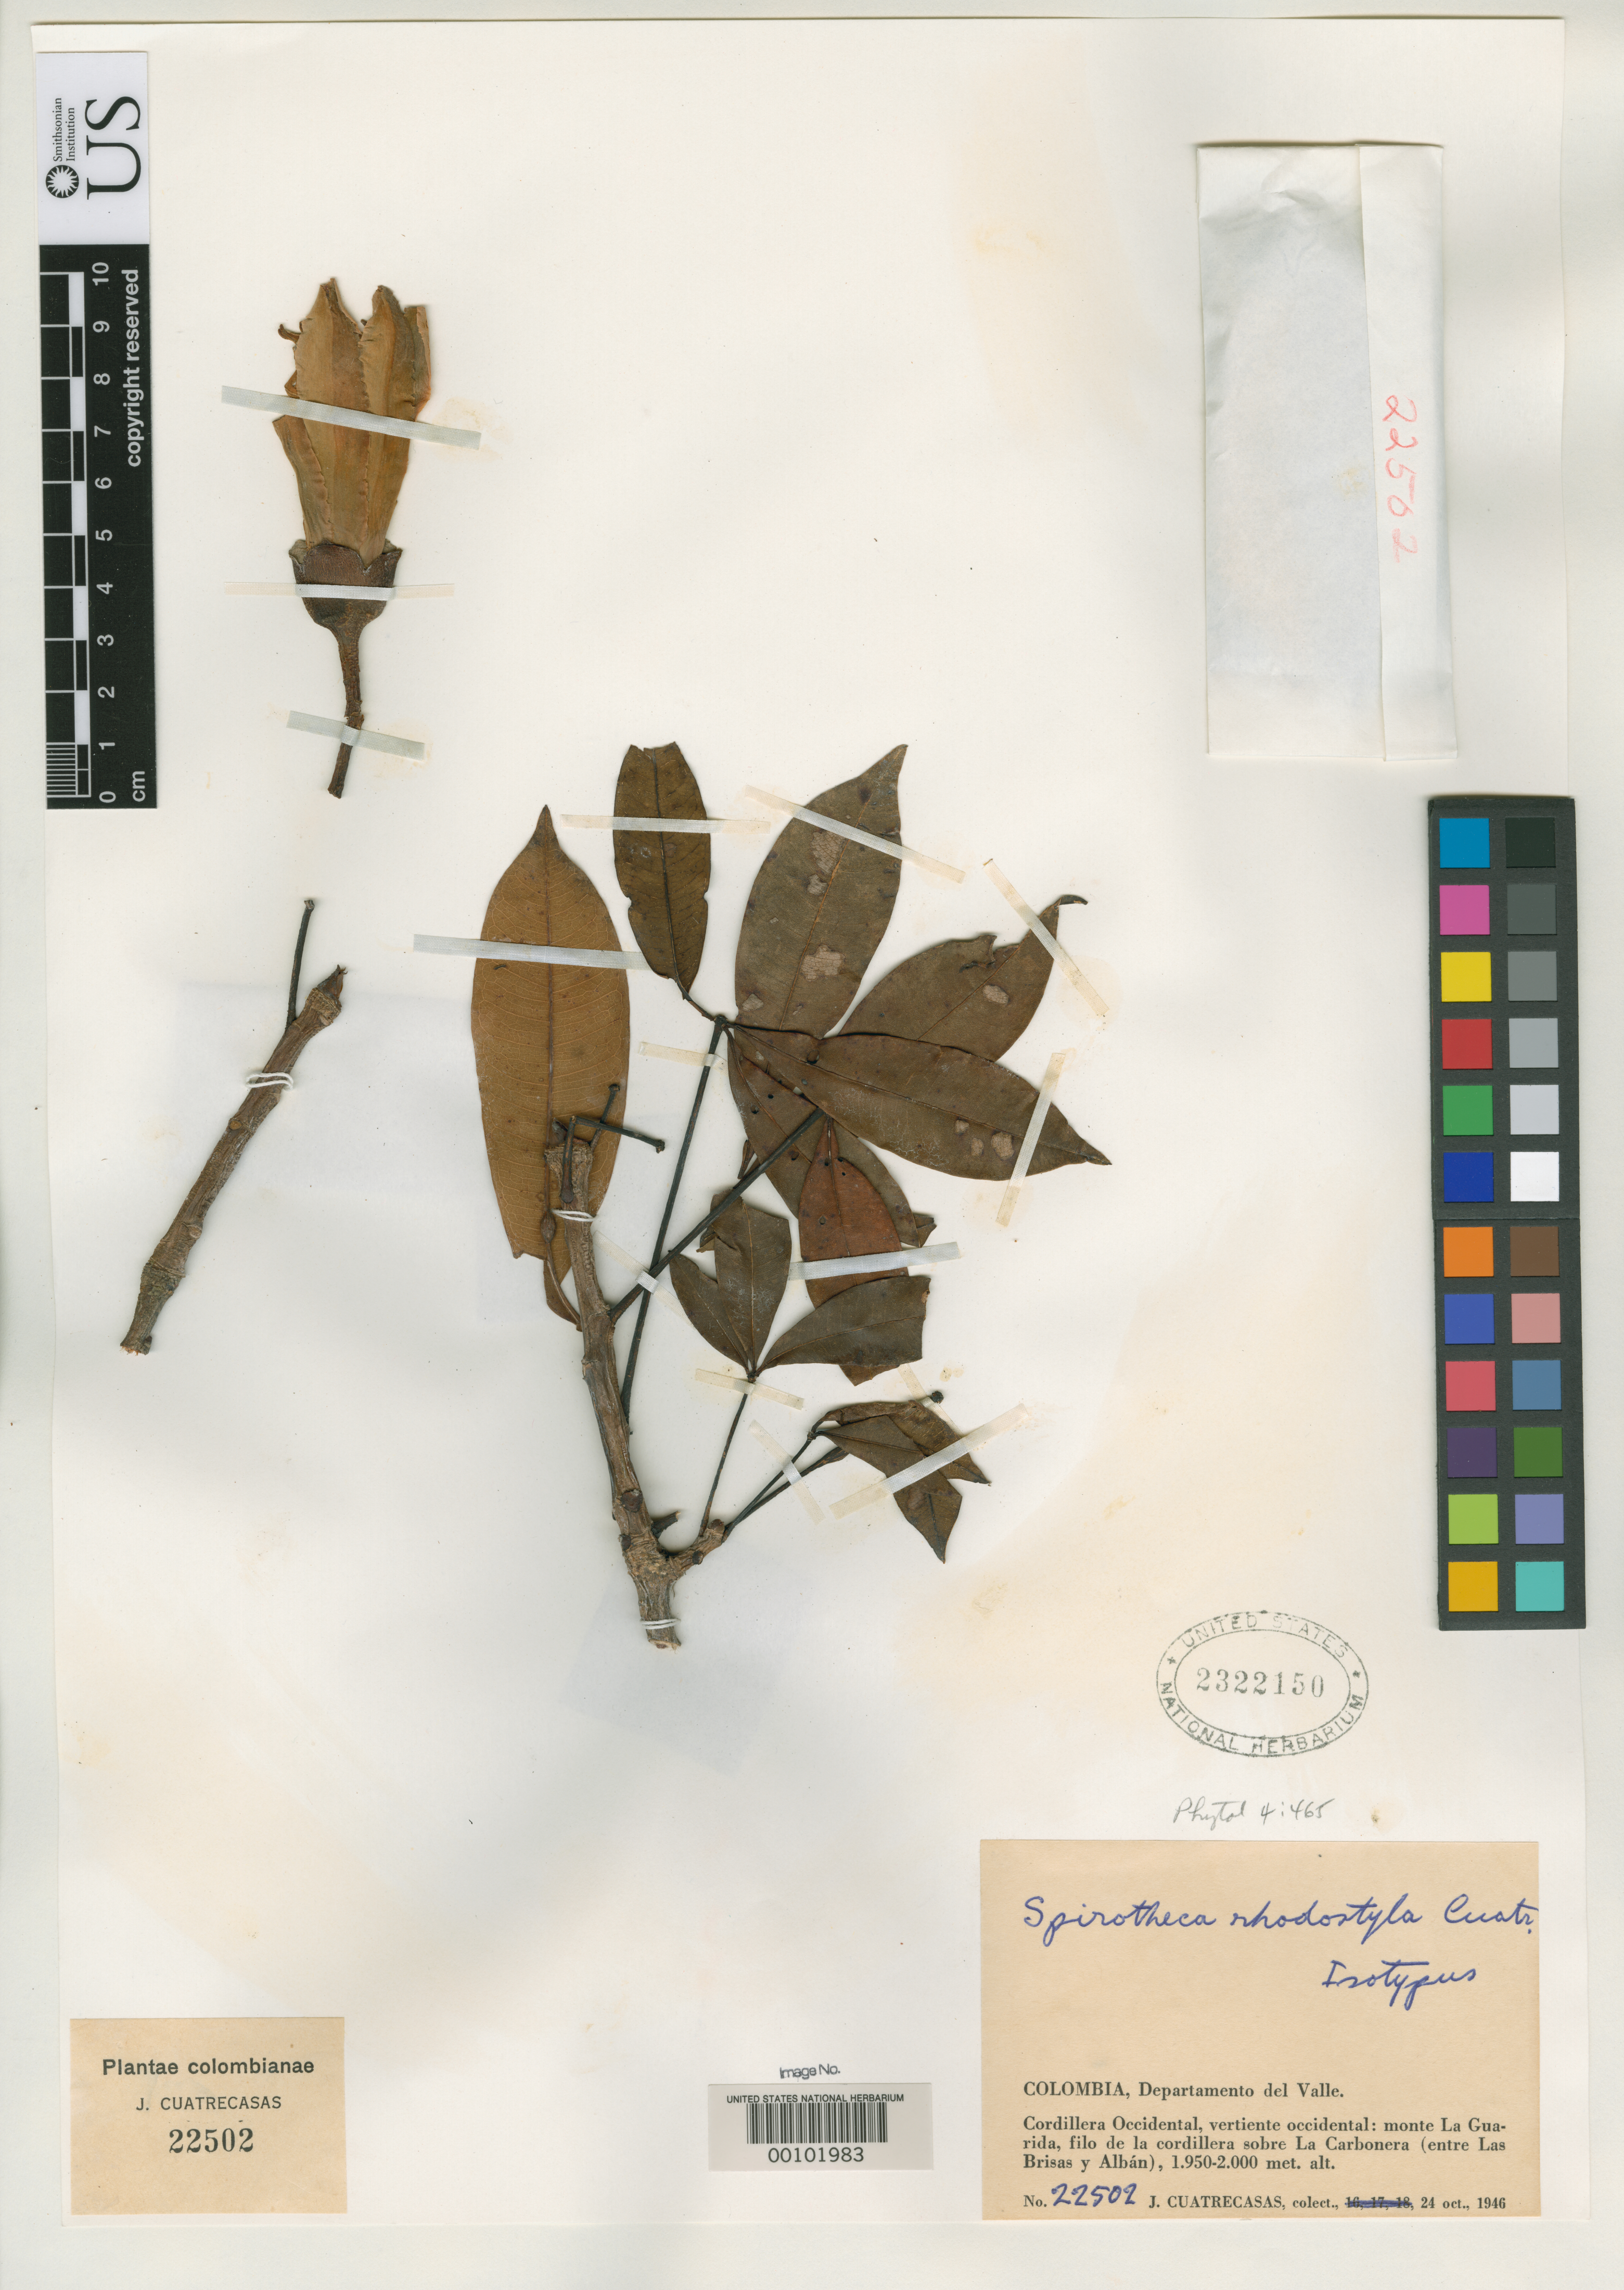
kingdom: Plantae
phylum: Tracheophyta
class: Magnoliopsida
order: Malvales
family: Malvaceae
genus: Spirotheca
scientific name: Spirotheca rhodostyla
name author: Cuatrec.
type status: Isotype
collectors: J. Cuatrecasas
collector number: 22502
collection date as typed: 24 Oct 1946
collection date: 1946-10-24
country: Colombia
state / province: Valle del Cauca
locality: Monte La Guarida, above La Carbonera, between Las Brisas and Alban.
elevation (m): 2000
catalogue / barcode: US 2322150